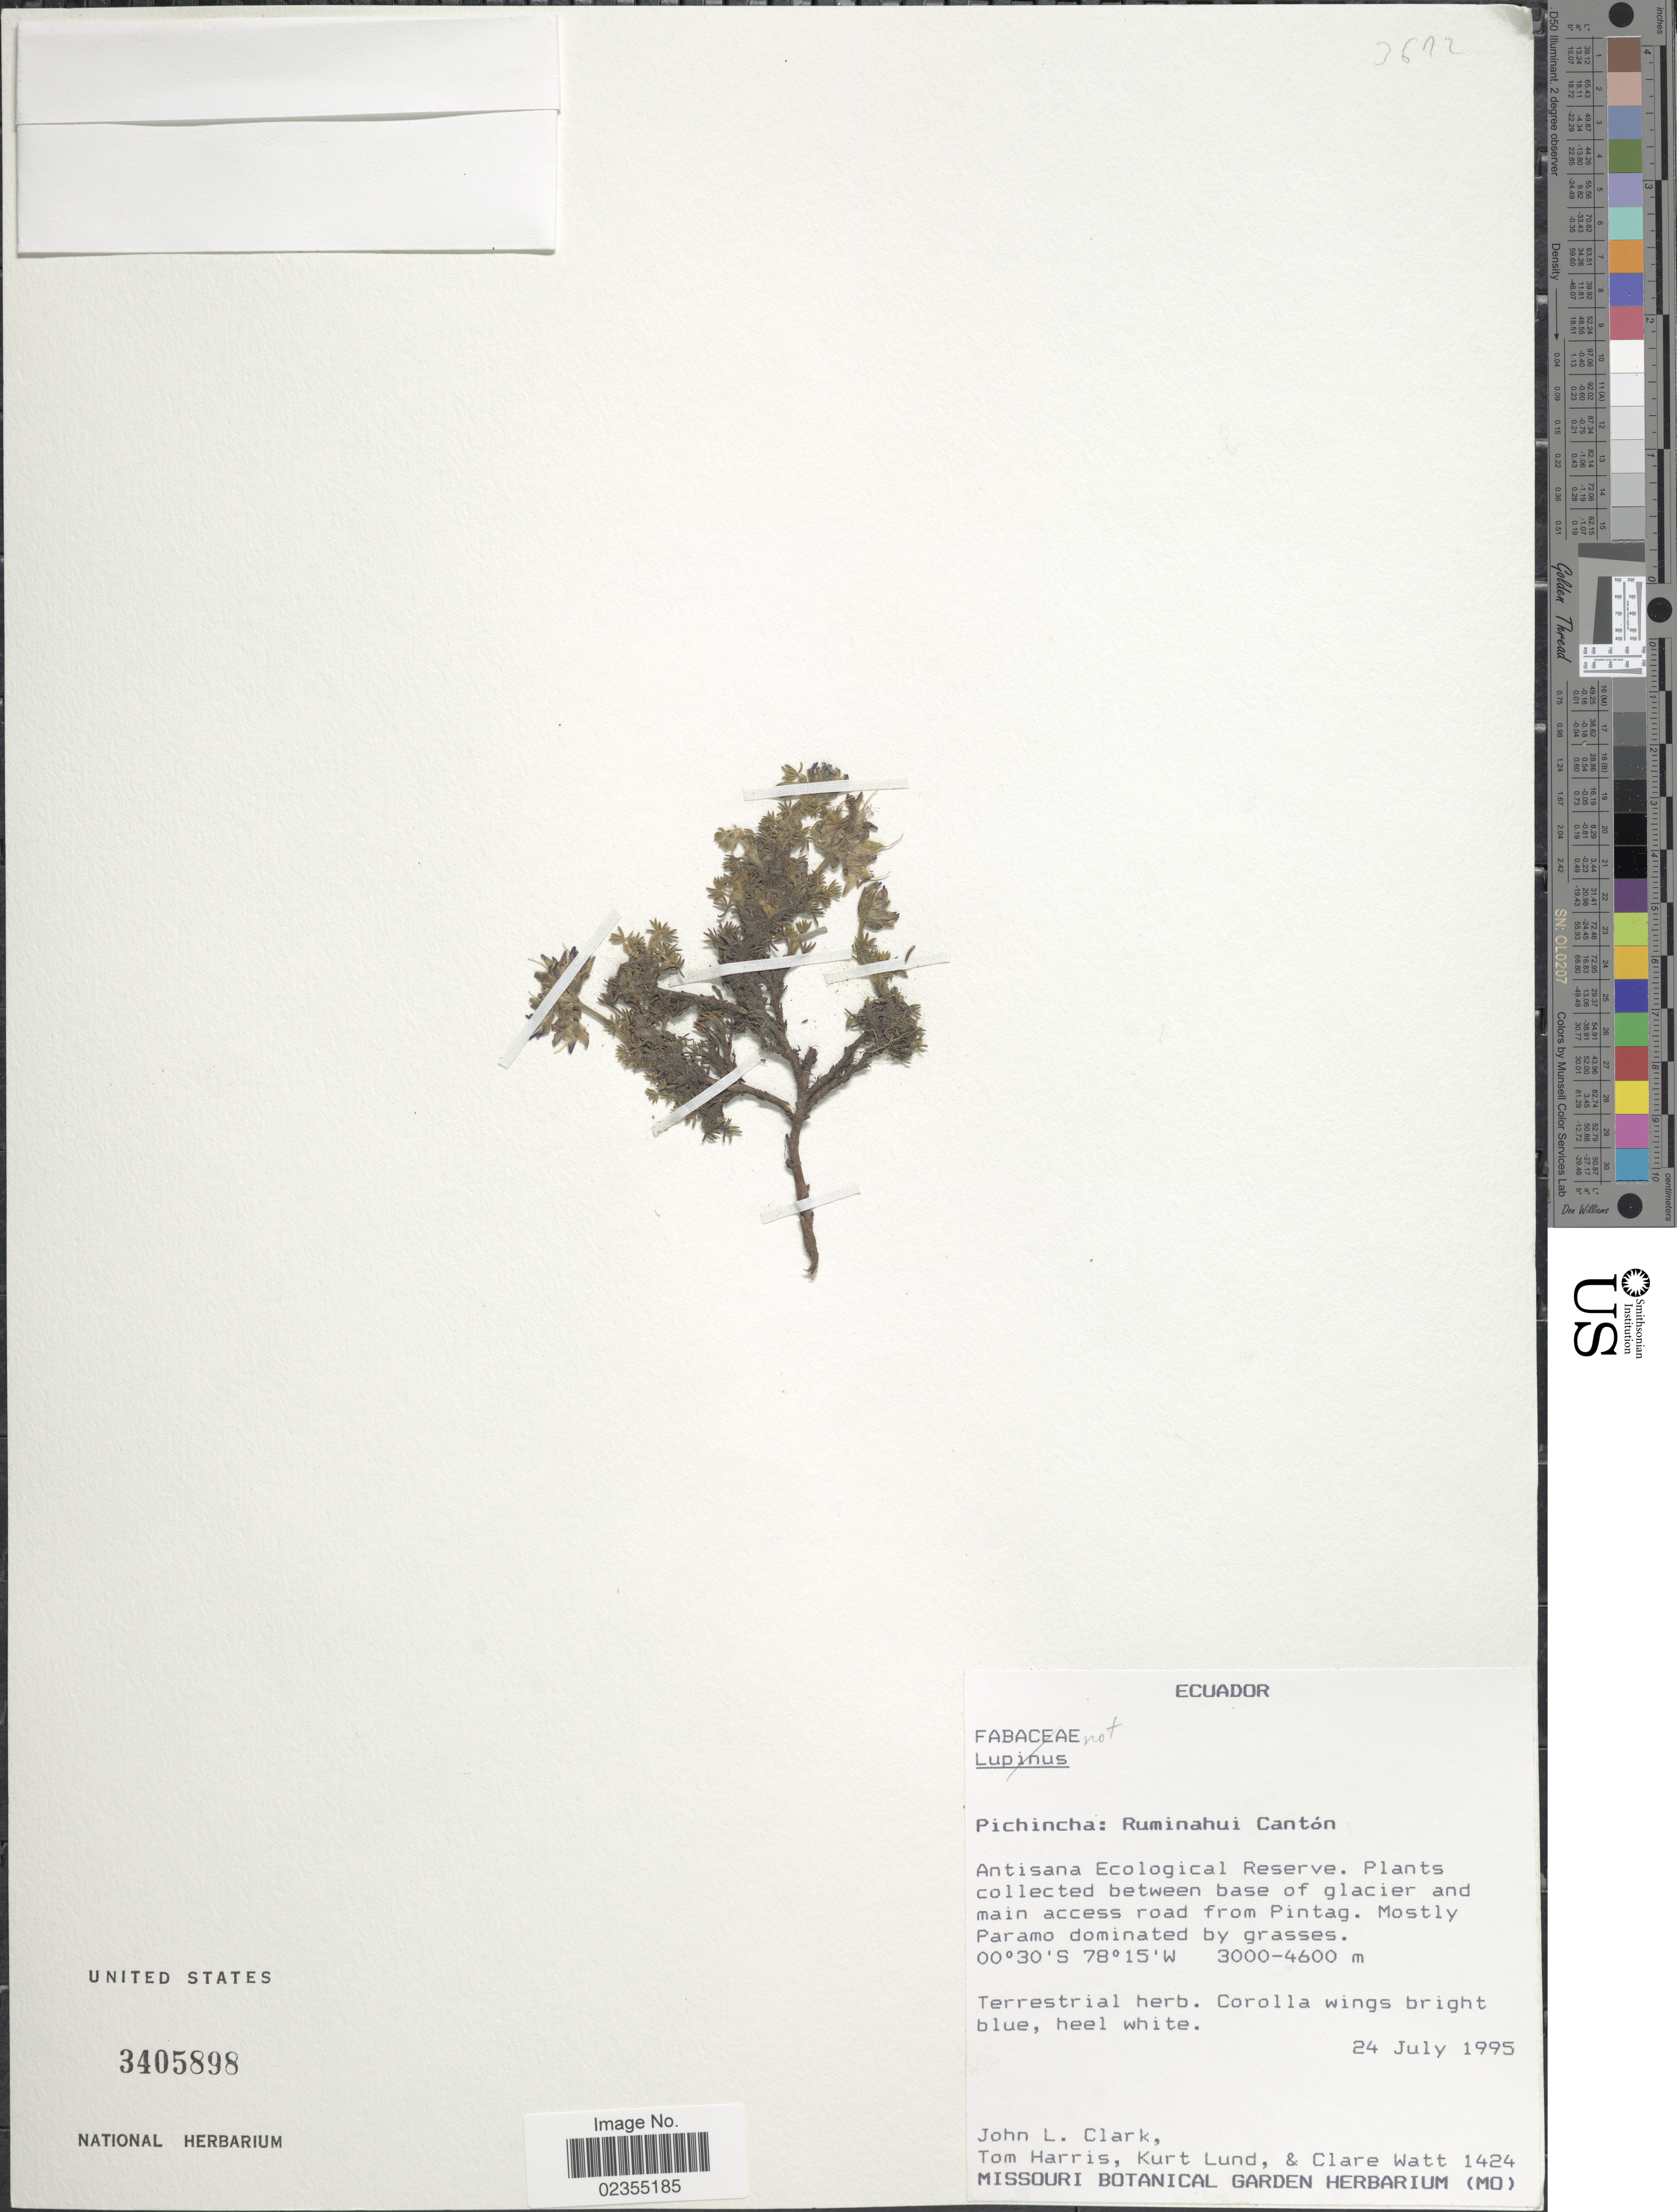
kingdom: Plantae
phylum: Tracheophyta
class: Magnoliopsida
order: Fabales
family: Fabaceae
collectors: J. L. Clark, T. Harris, K. Lund & C. Watt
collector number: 1424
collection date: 1995-07-24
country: Ecuador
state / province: Pichincha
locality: Pichincha: Ruminahui Cantón. Antisana Ecological Reserve. Plants collected between base of glacier and main access road from Pintag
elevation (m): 3000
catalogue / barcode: US 3405898